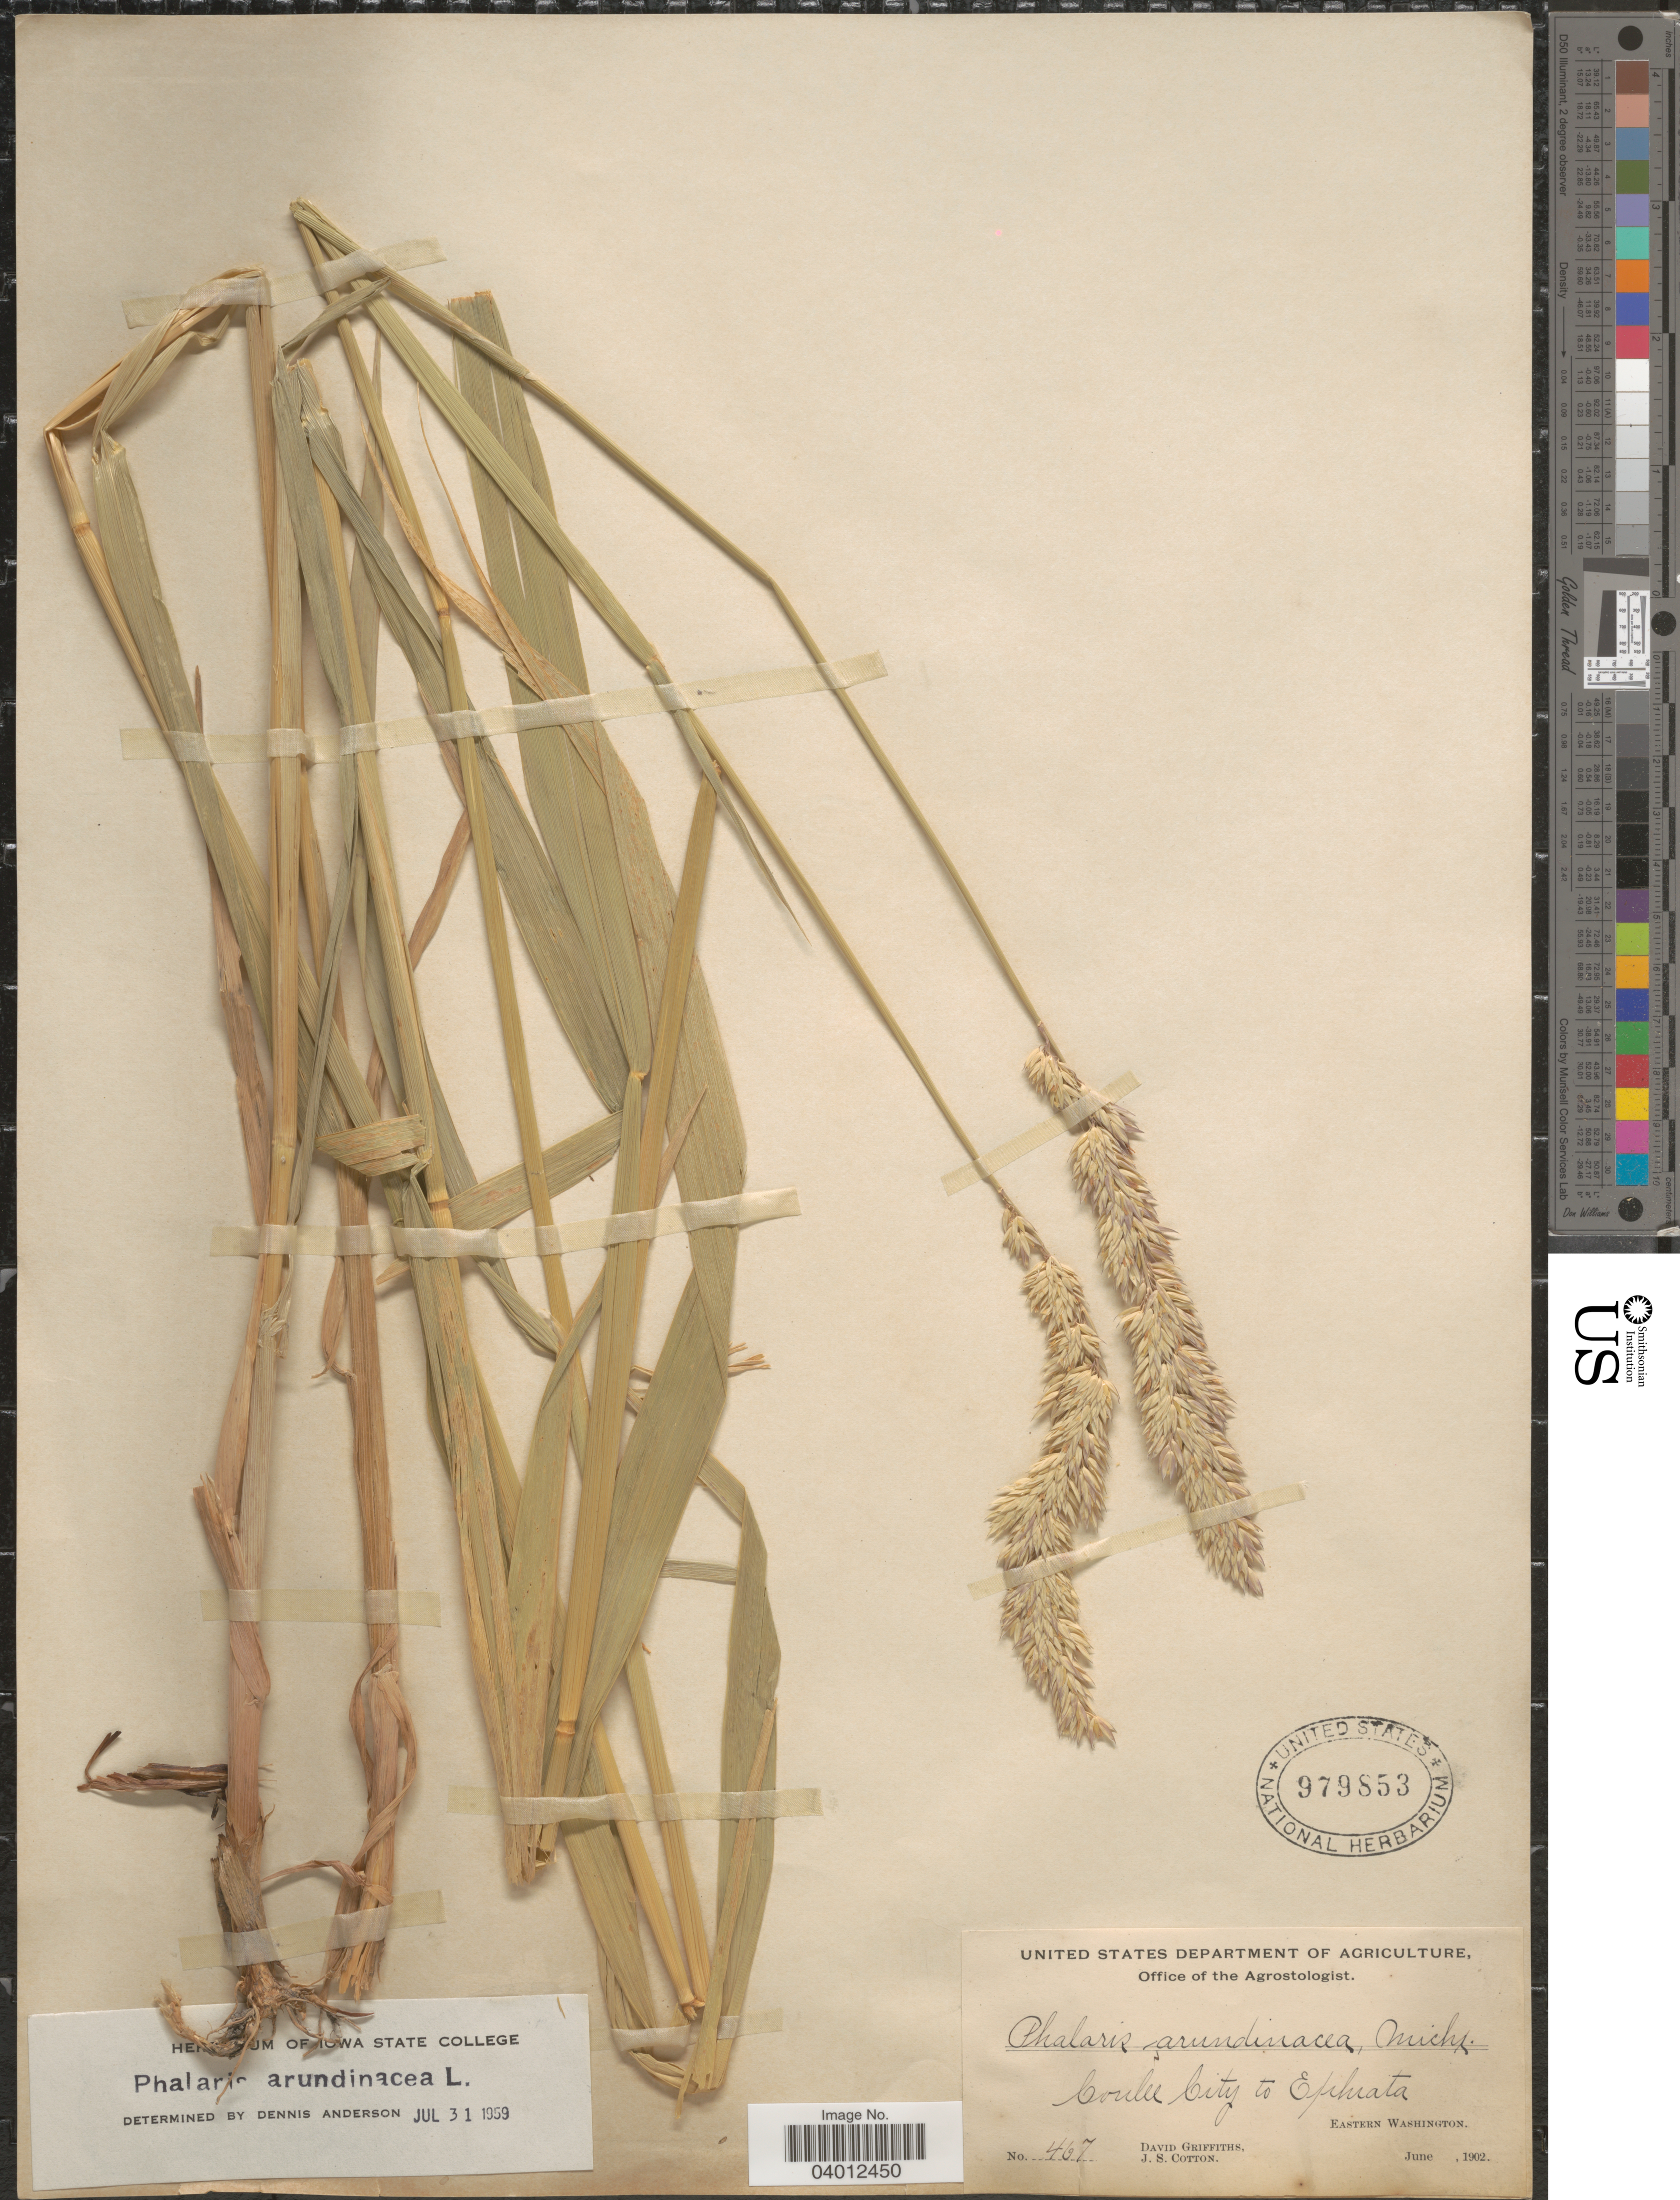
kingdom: Plantae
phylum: Tracheophyta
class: Liliopsida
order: Poales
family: Poaceae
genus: Phalaris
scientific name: Phalaris arundinacea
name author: L.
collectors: D. Griffiths & J. S. Cotton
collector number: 467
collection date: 1902-06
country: United States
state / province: Washington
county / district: Grant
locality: Coulee City to Ephrata. Eastern Washington.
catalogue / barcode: US 979853